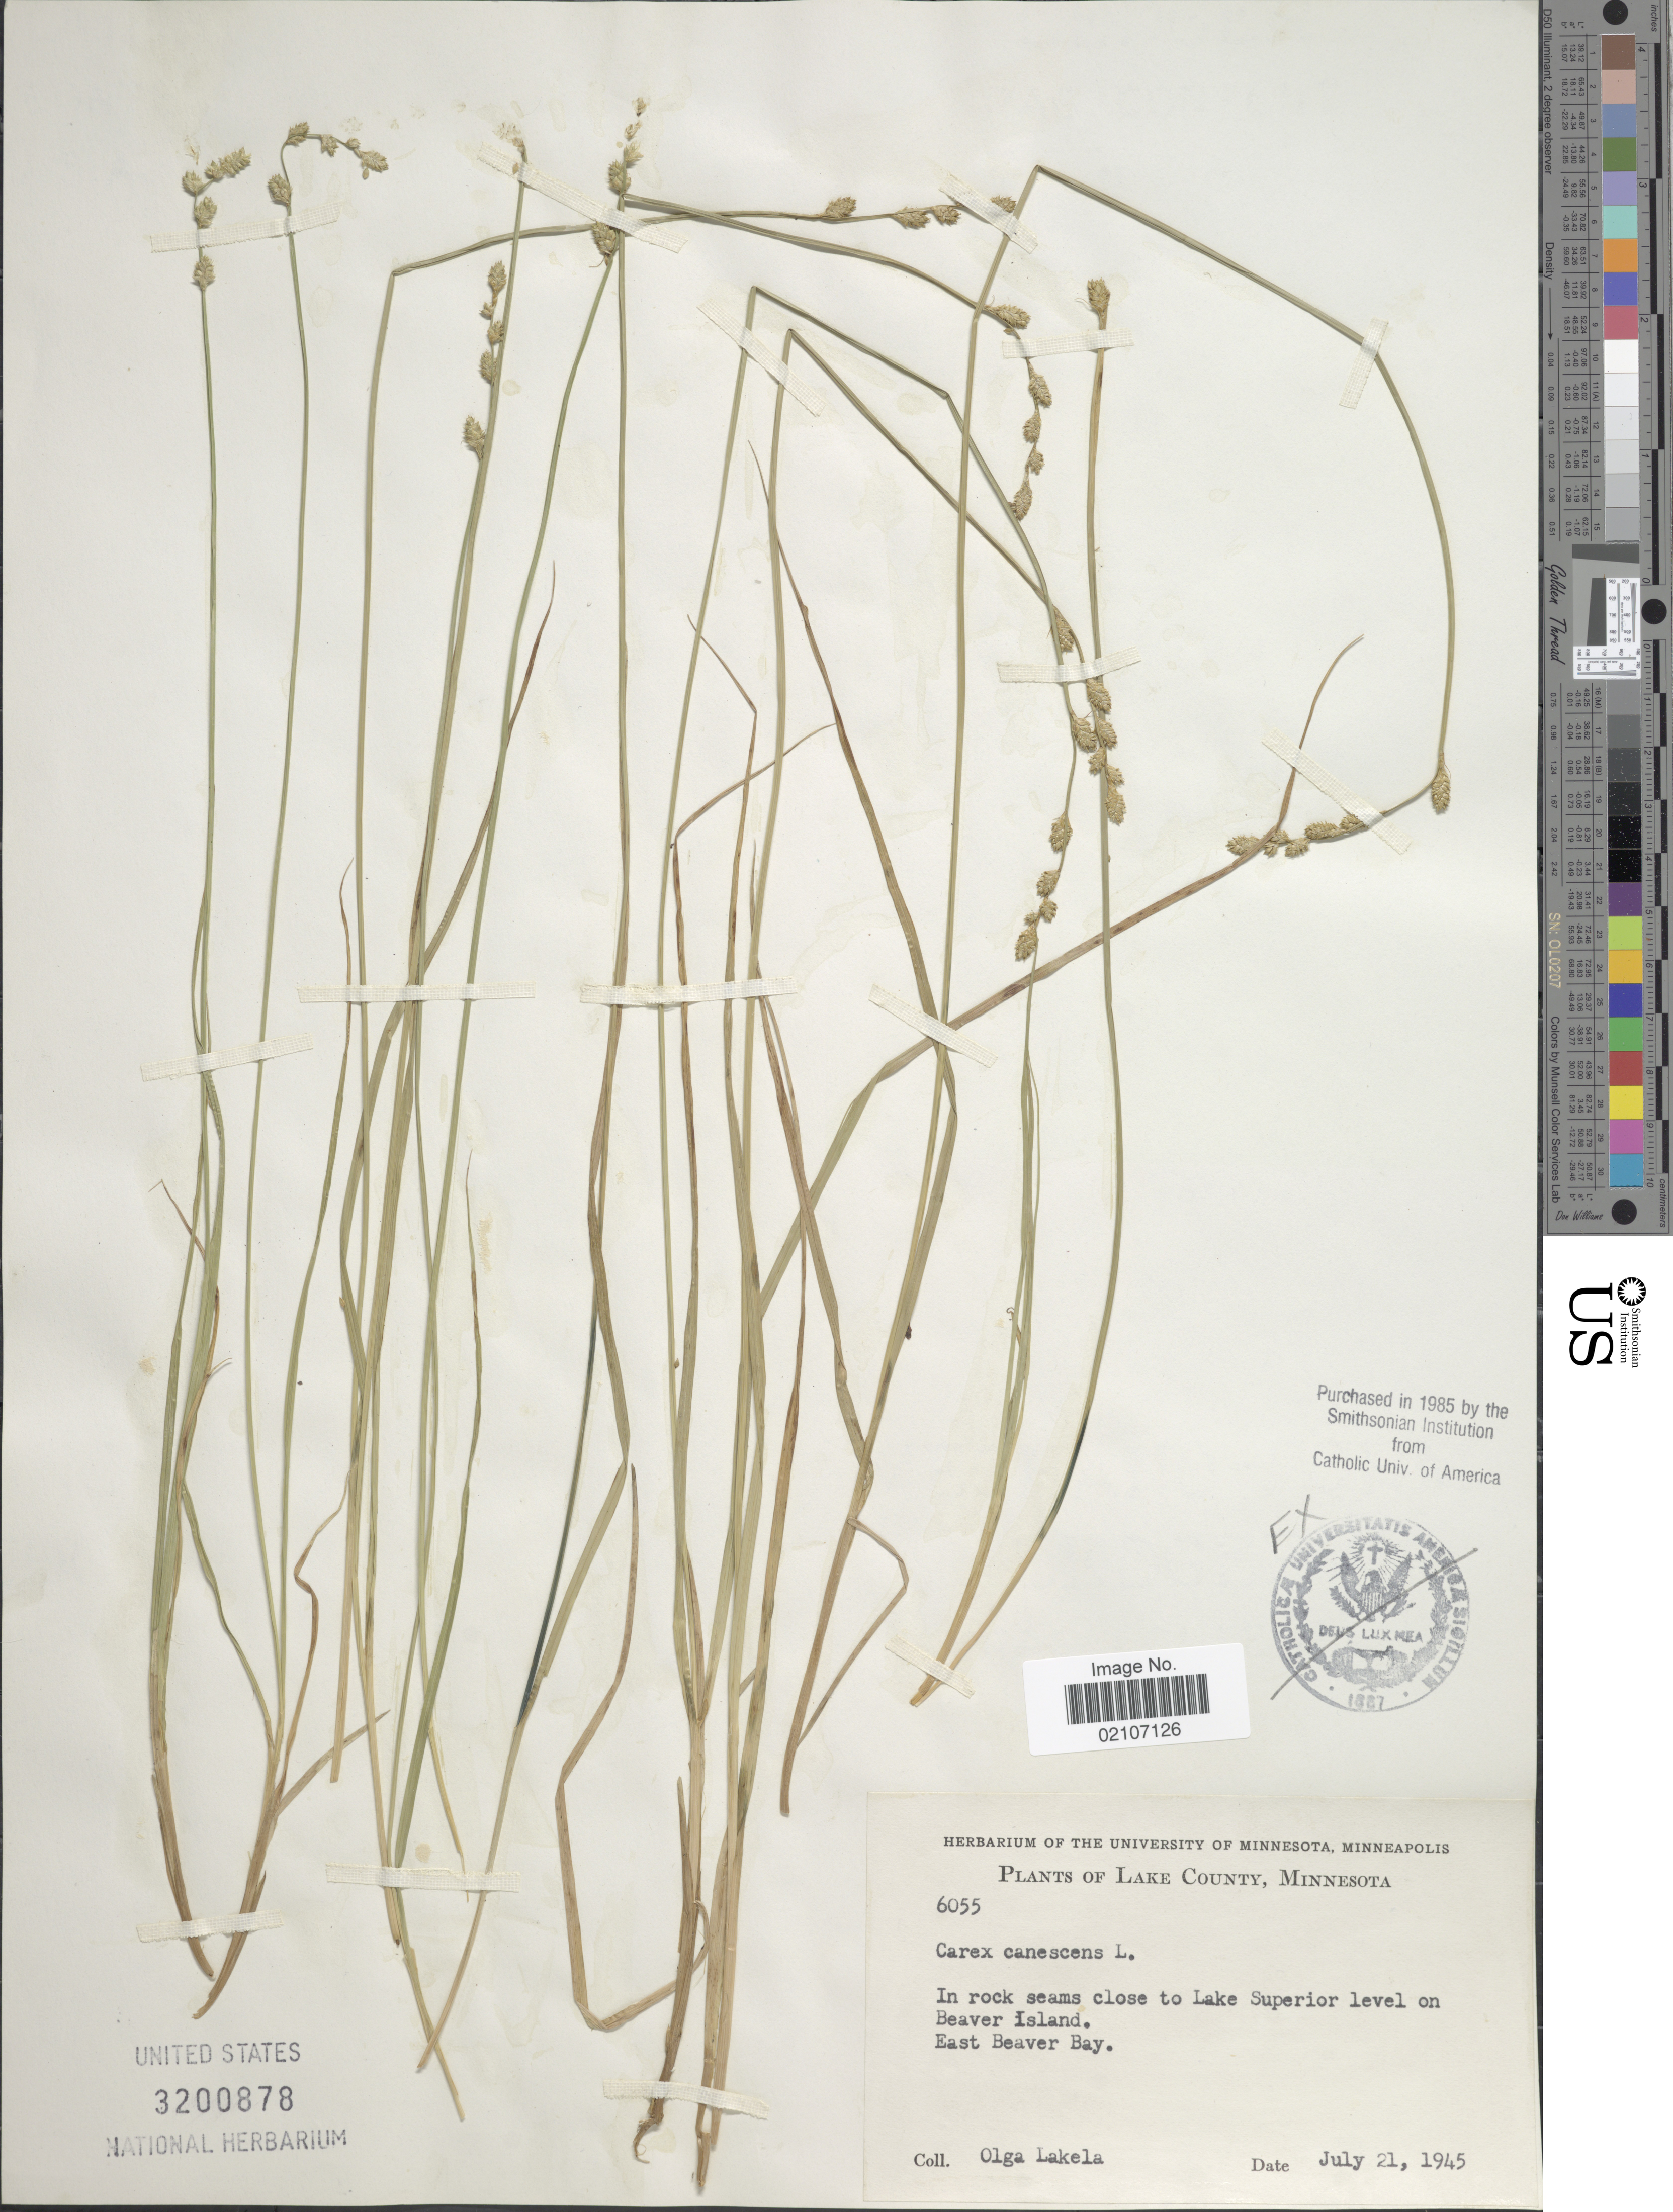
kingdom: Plantae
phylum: Tracheophyta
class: Liliopsida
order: Poales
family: Cyperaceae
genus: Carex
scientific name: Carex canescens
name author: L.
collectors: O. K. Lakela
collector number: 6055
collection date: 1945-07-21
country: United States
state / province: Minnesota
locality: Lake County, in rock seams close to Lake Superior level on Beaver Island. East Beaver Bay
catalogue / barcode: US 3200878